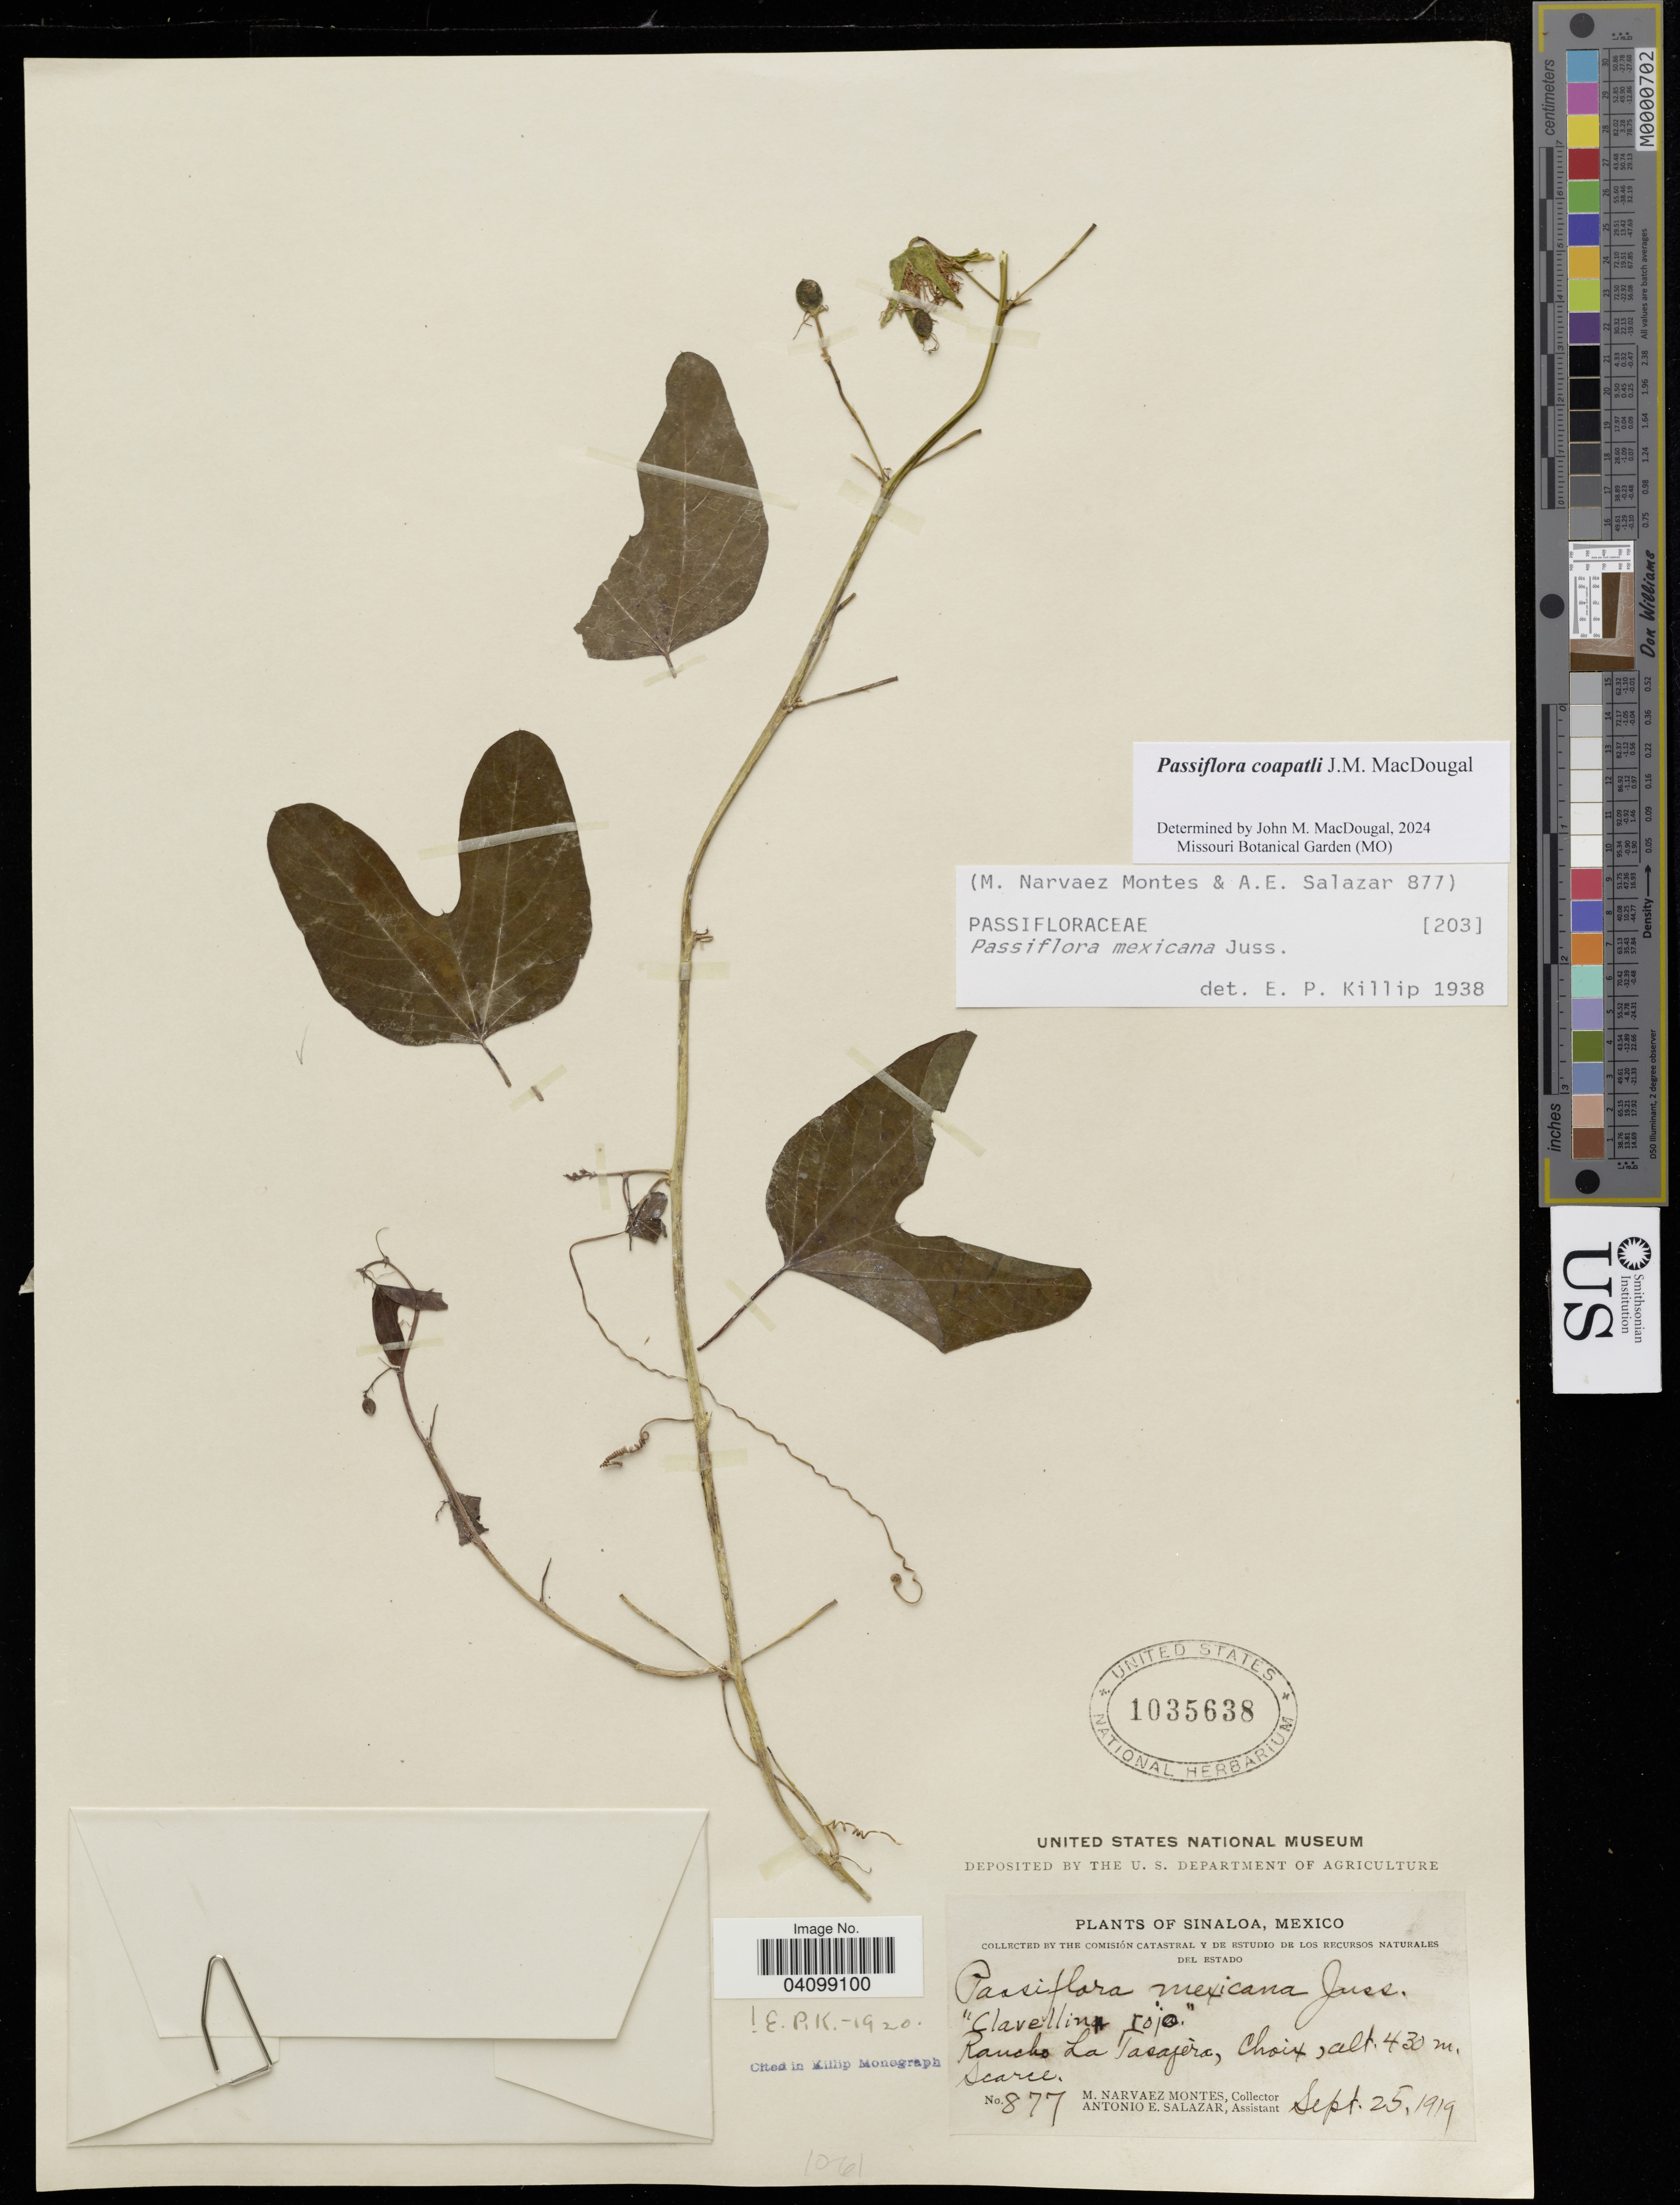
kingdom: Plantae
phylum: Tracheophyta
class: Magnoliopsida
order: Malpighiales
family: Passifloraceae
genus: Passiflora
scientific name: Passiflora coapatli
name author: J.M. MacDougal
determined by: MacDougal, John M.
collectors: M. Navarez Montes & A. E. Salazar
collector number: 877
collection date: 1919-09-25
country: Mexico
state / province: Sinaloa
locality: Rancho La Tesajero, Choix.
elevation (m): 430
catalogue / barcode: US 1035638